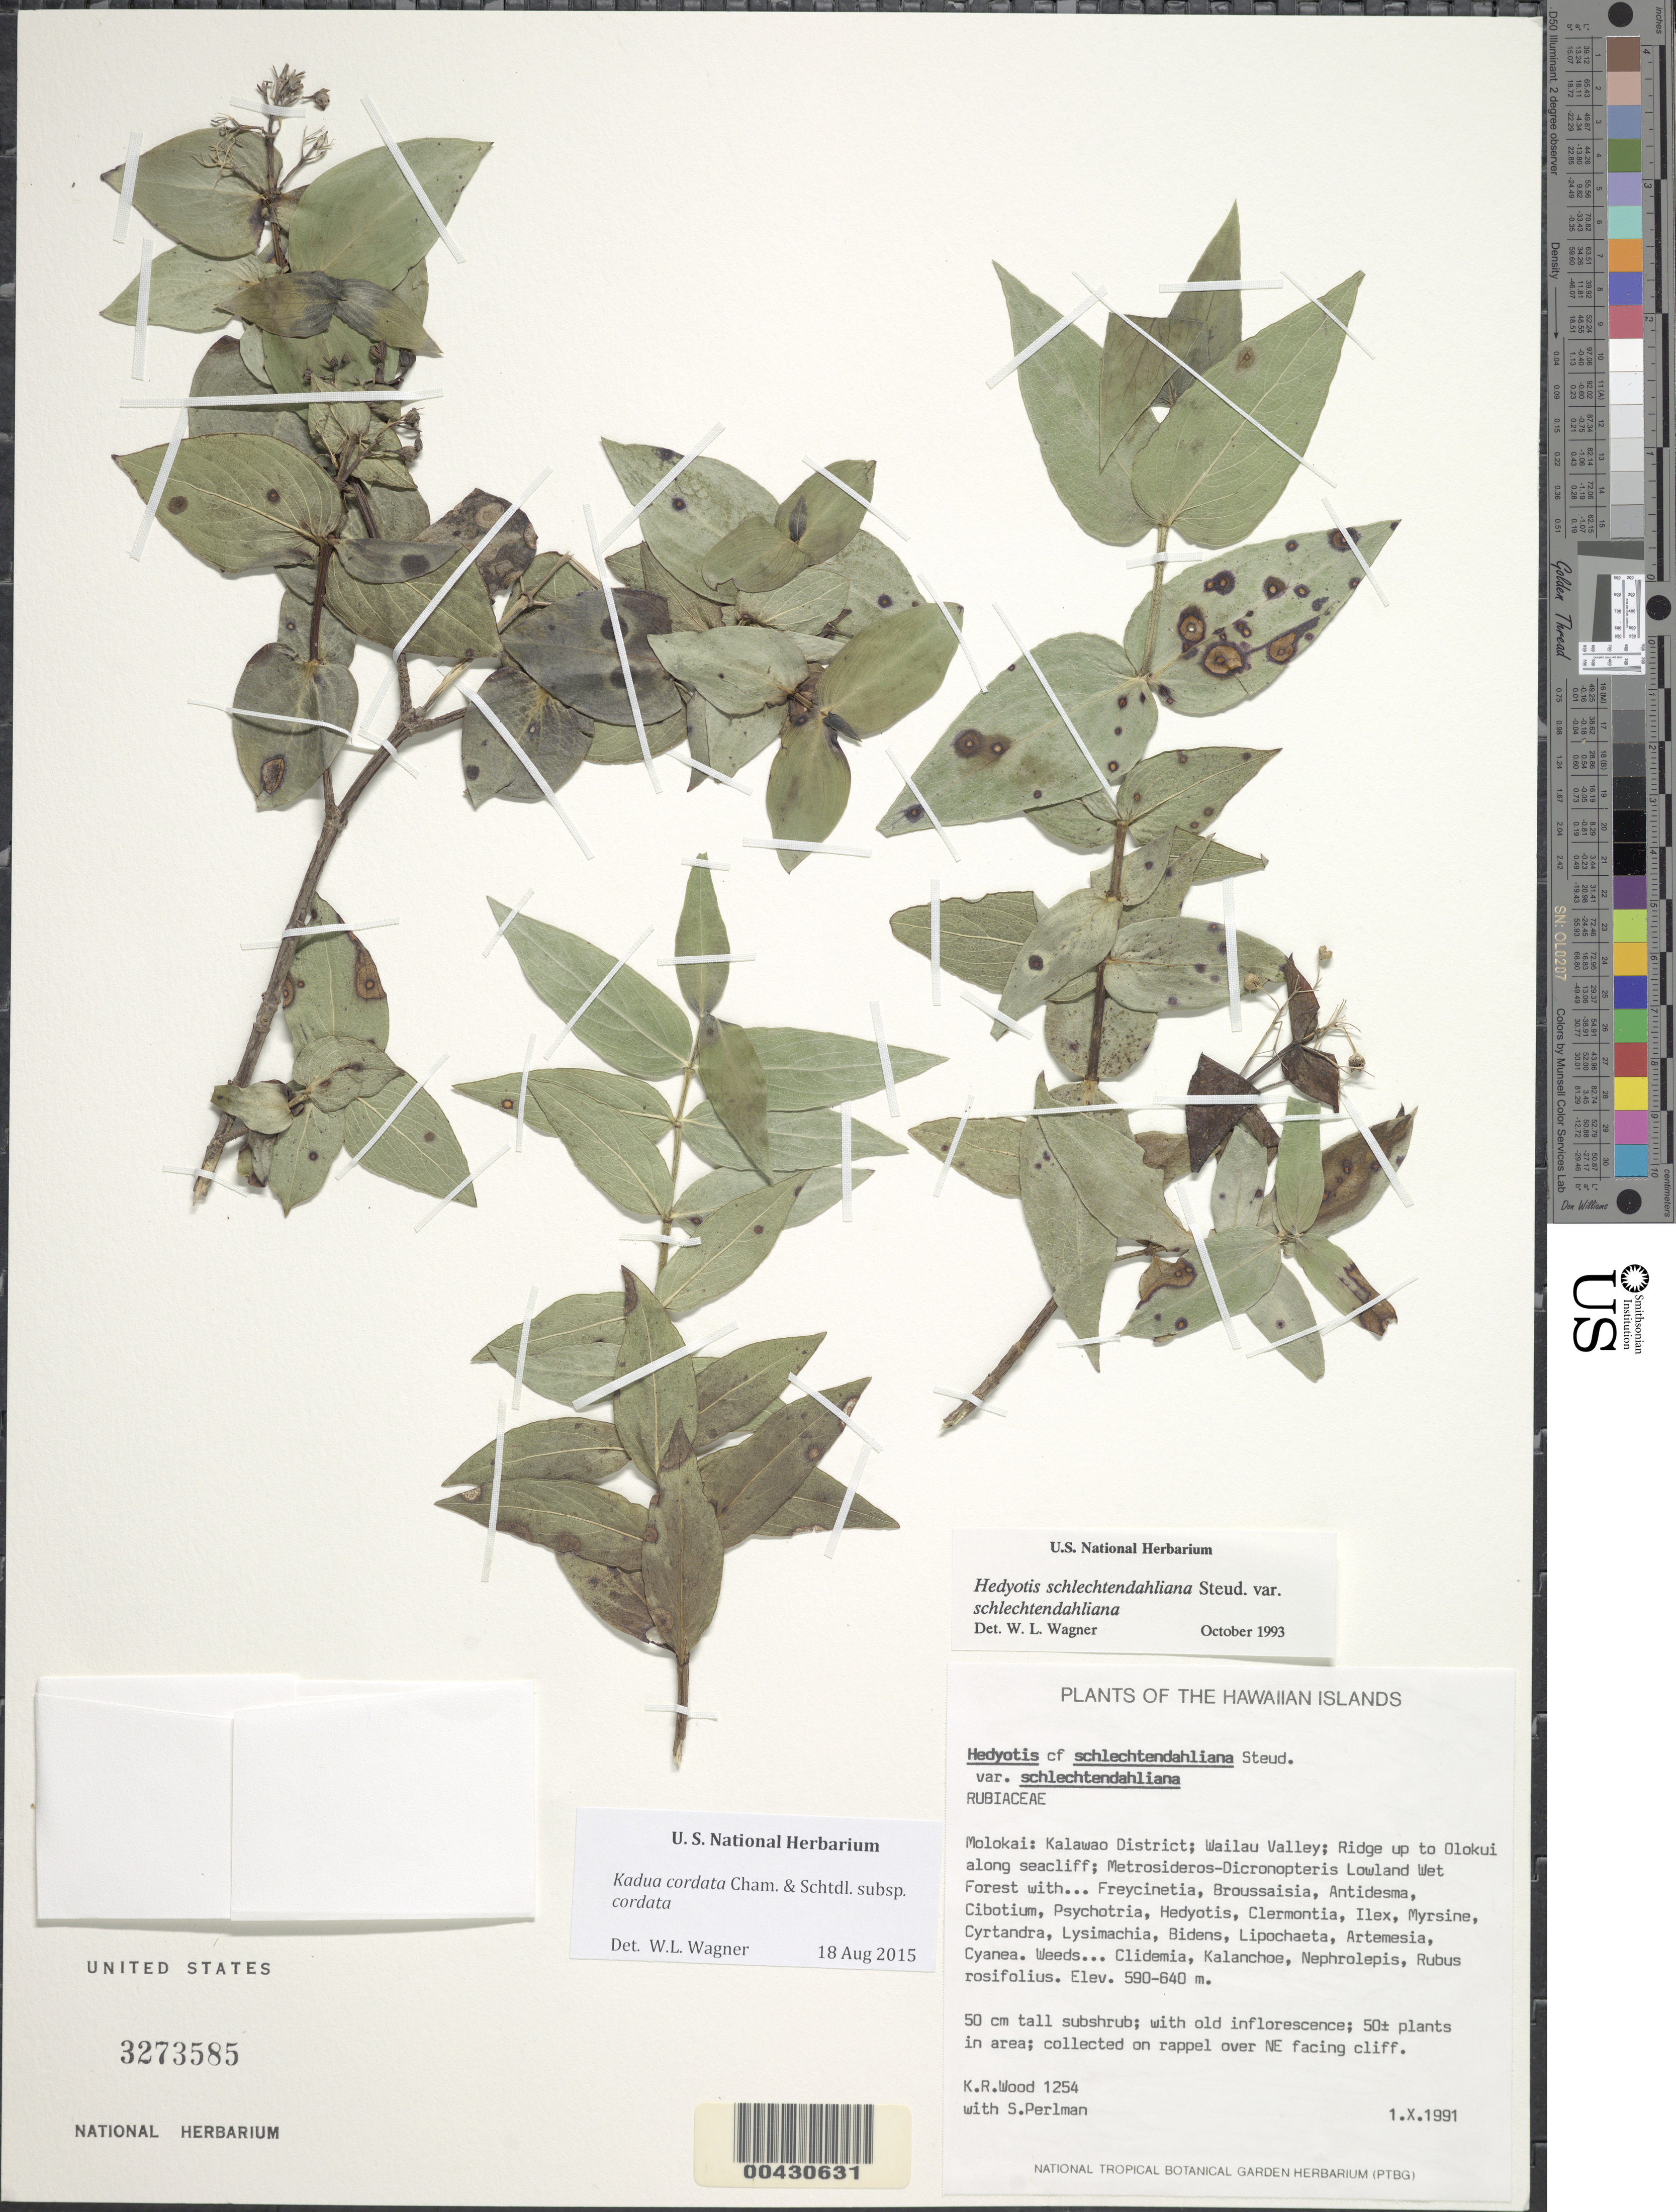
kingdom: Plantae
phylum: Tracheophyta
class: Magnoliopsida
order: Gentianales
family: Rubiaceae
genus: Kadua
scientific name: Kadua cordata subsp. cordata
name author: Cham. & Schltdl.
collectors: K. R. Wood & S. P. Perlman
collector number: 1254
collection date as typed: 1 Oct 1991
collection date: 1991-10-01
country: United States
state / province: Hawaii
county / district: Maui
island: Moloka'i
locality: Kalawao District; Wailau Valley; Ridge up to Olokui along sea- cliff.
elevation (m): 590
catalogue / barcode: US 3273585